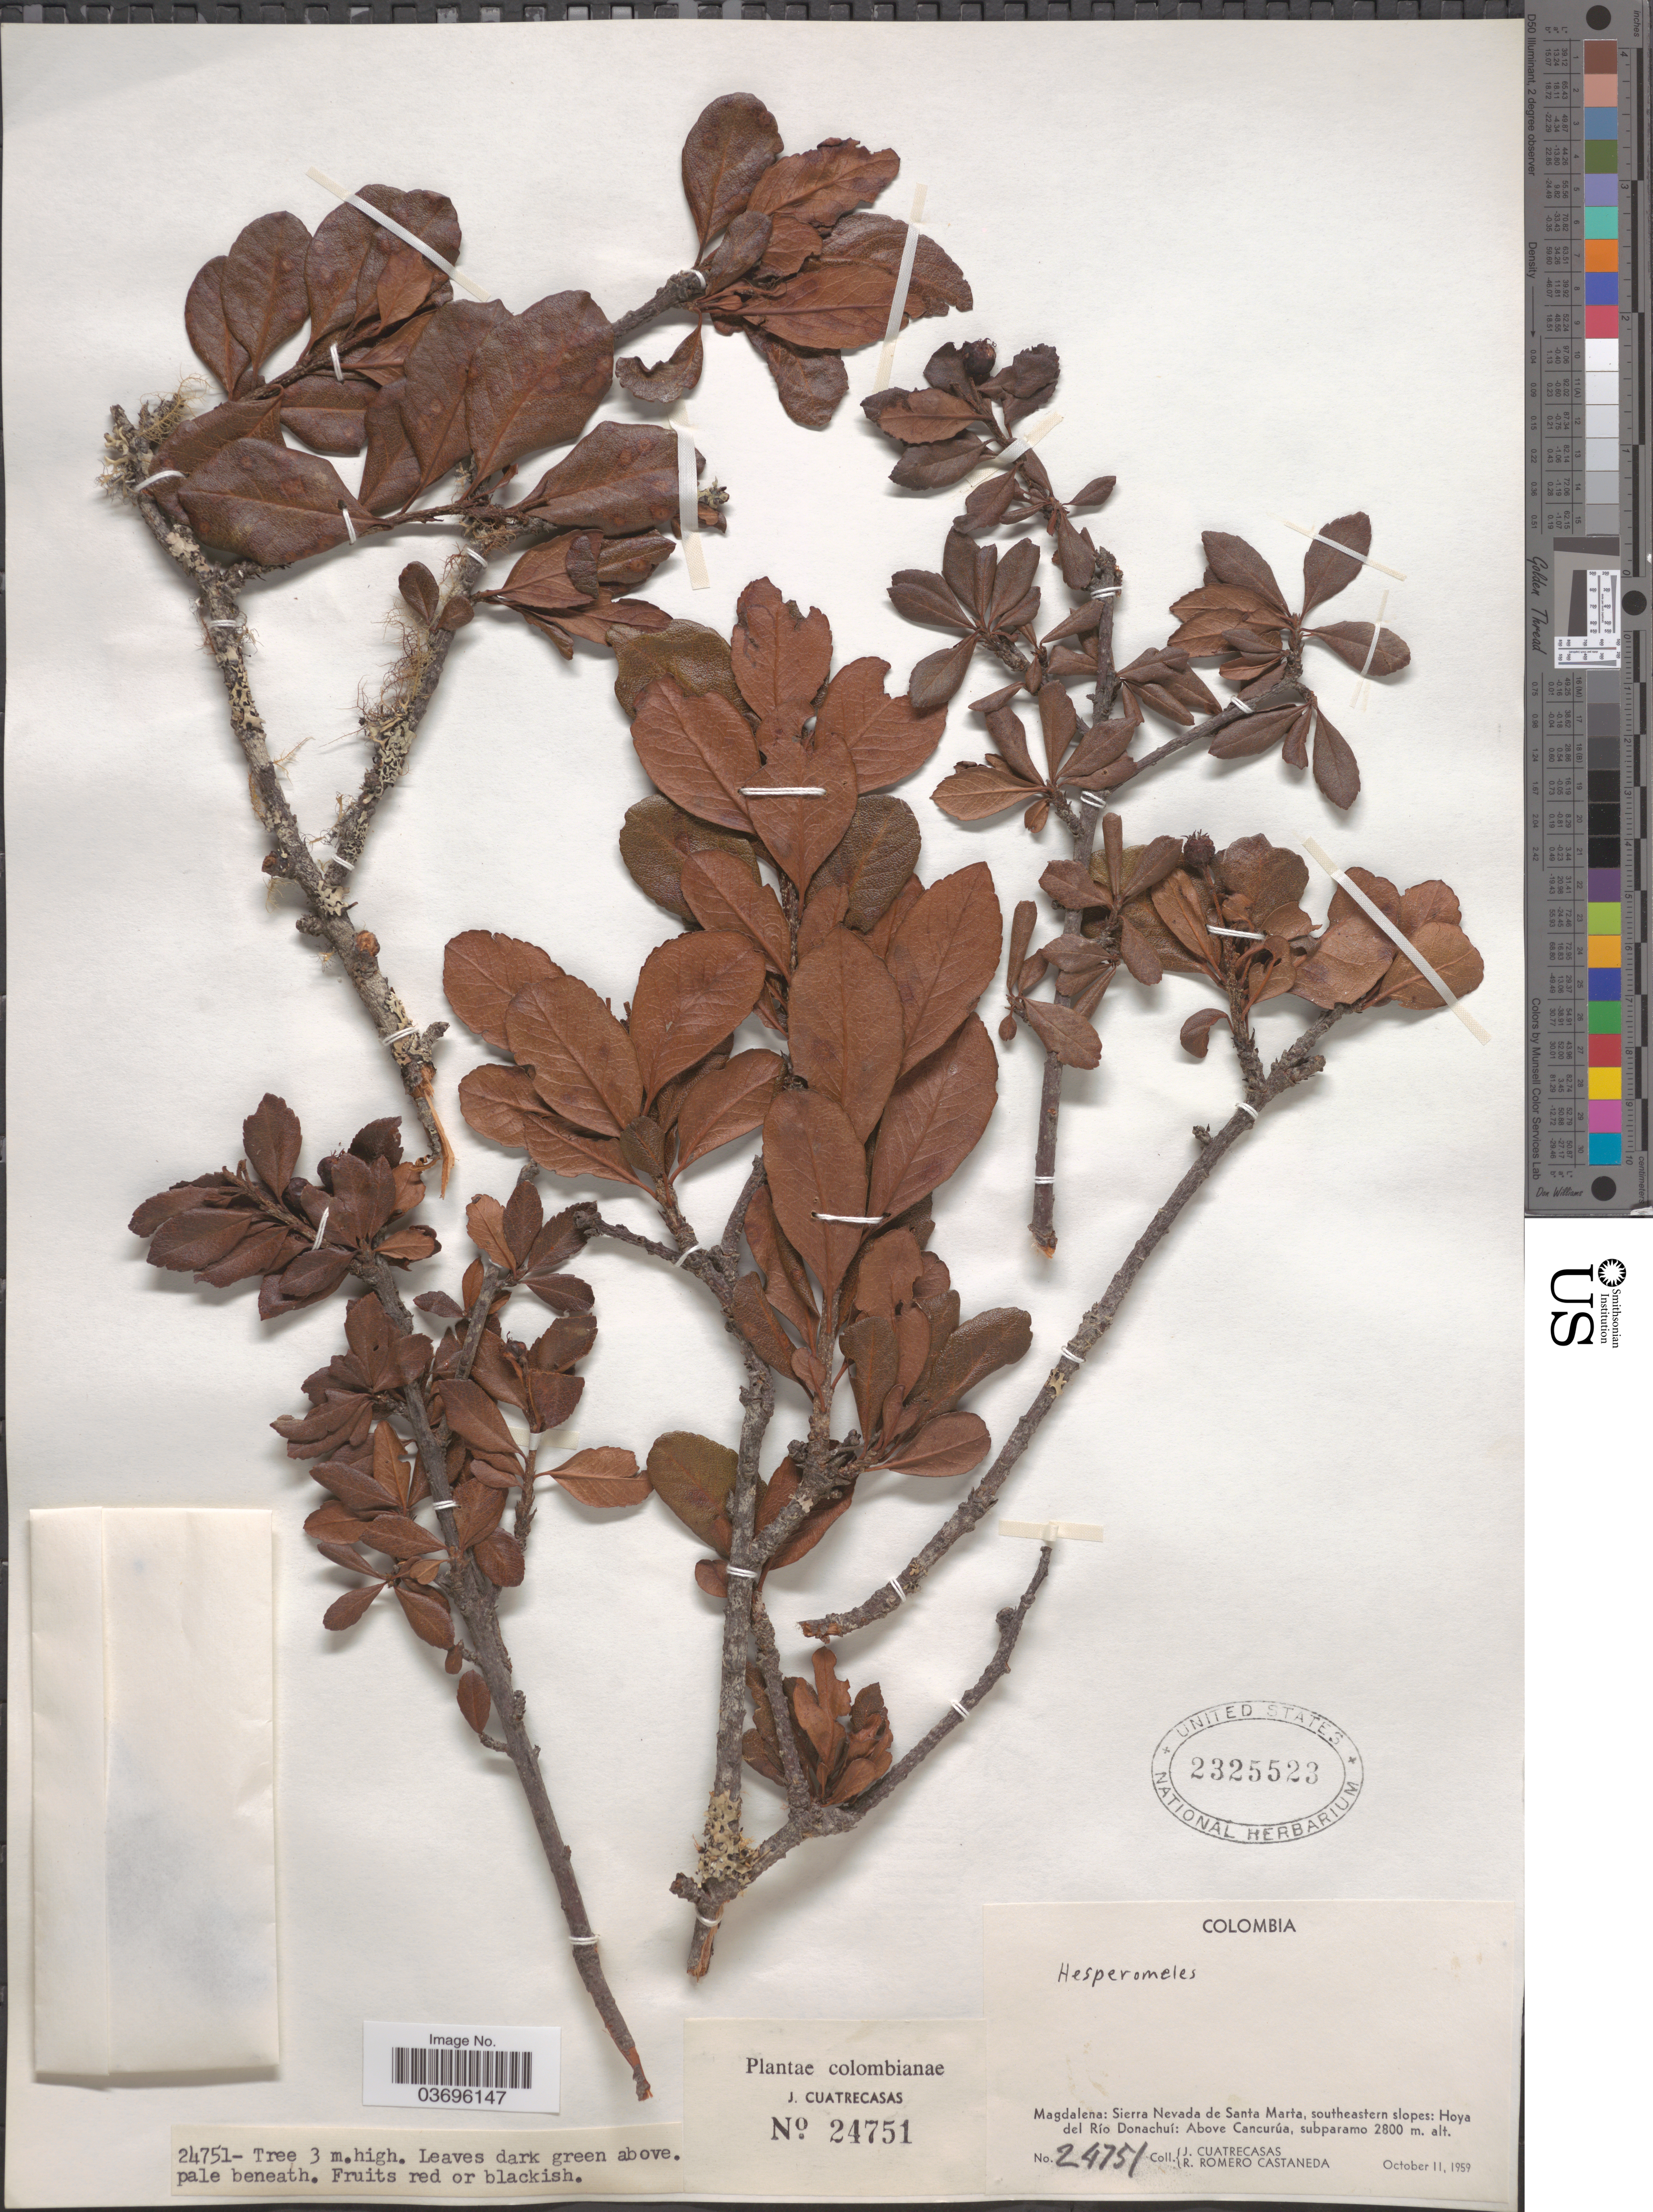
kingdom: Plantae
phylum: Tracheophyta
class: Magnoliopsida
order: Rosales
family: Rosaceae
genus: Hesperomeles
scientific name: Hesperomeles sp.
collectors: J. Cuatrecasas & R. Romero Castañeda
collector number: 24751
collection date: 1959-10-11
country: Colombia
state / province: Magdalena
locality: Sierra Nevada de Santa Marta, southeastern slopes: Hoya del Río Donachuí: Above Cancurúa.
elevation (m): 2800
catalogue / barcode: US 2325523